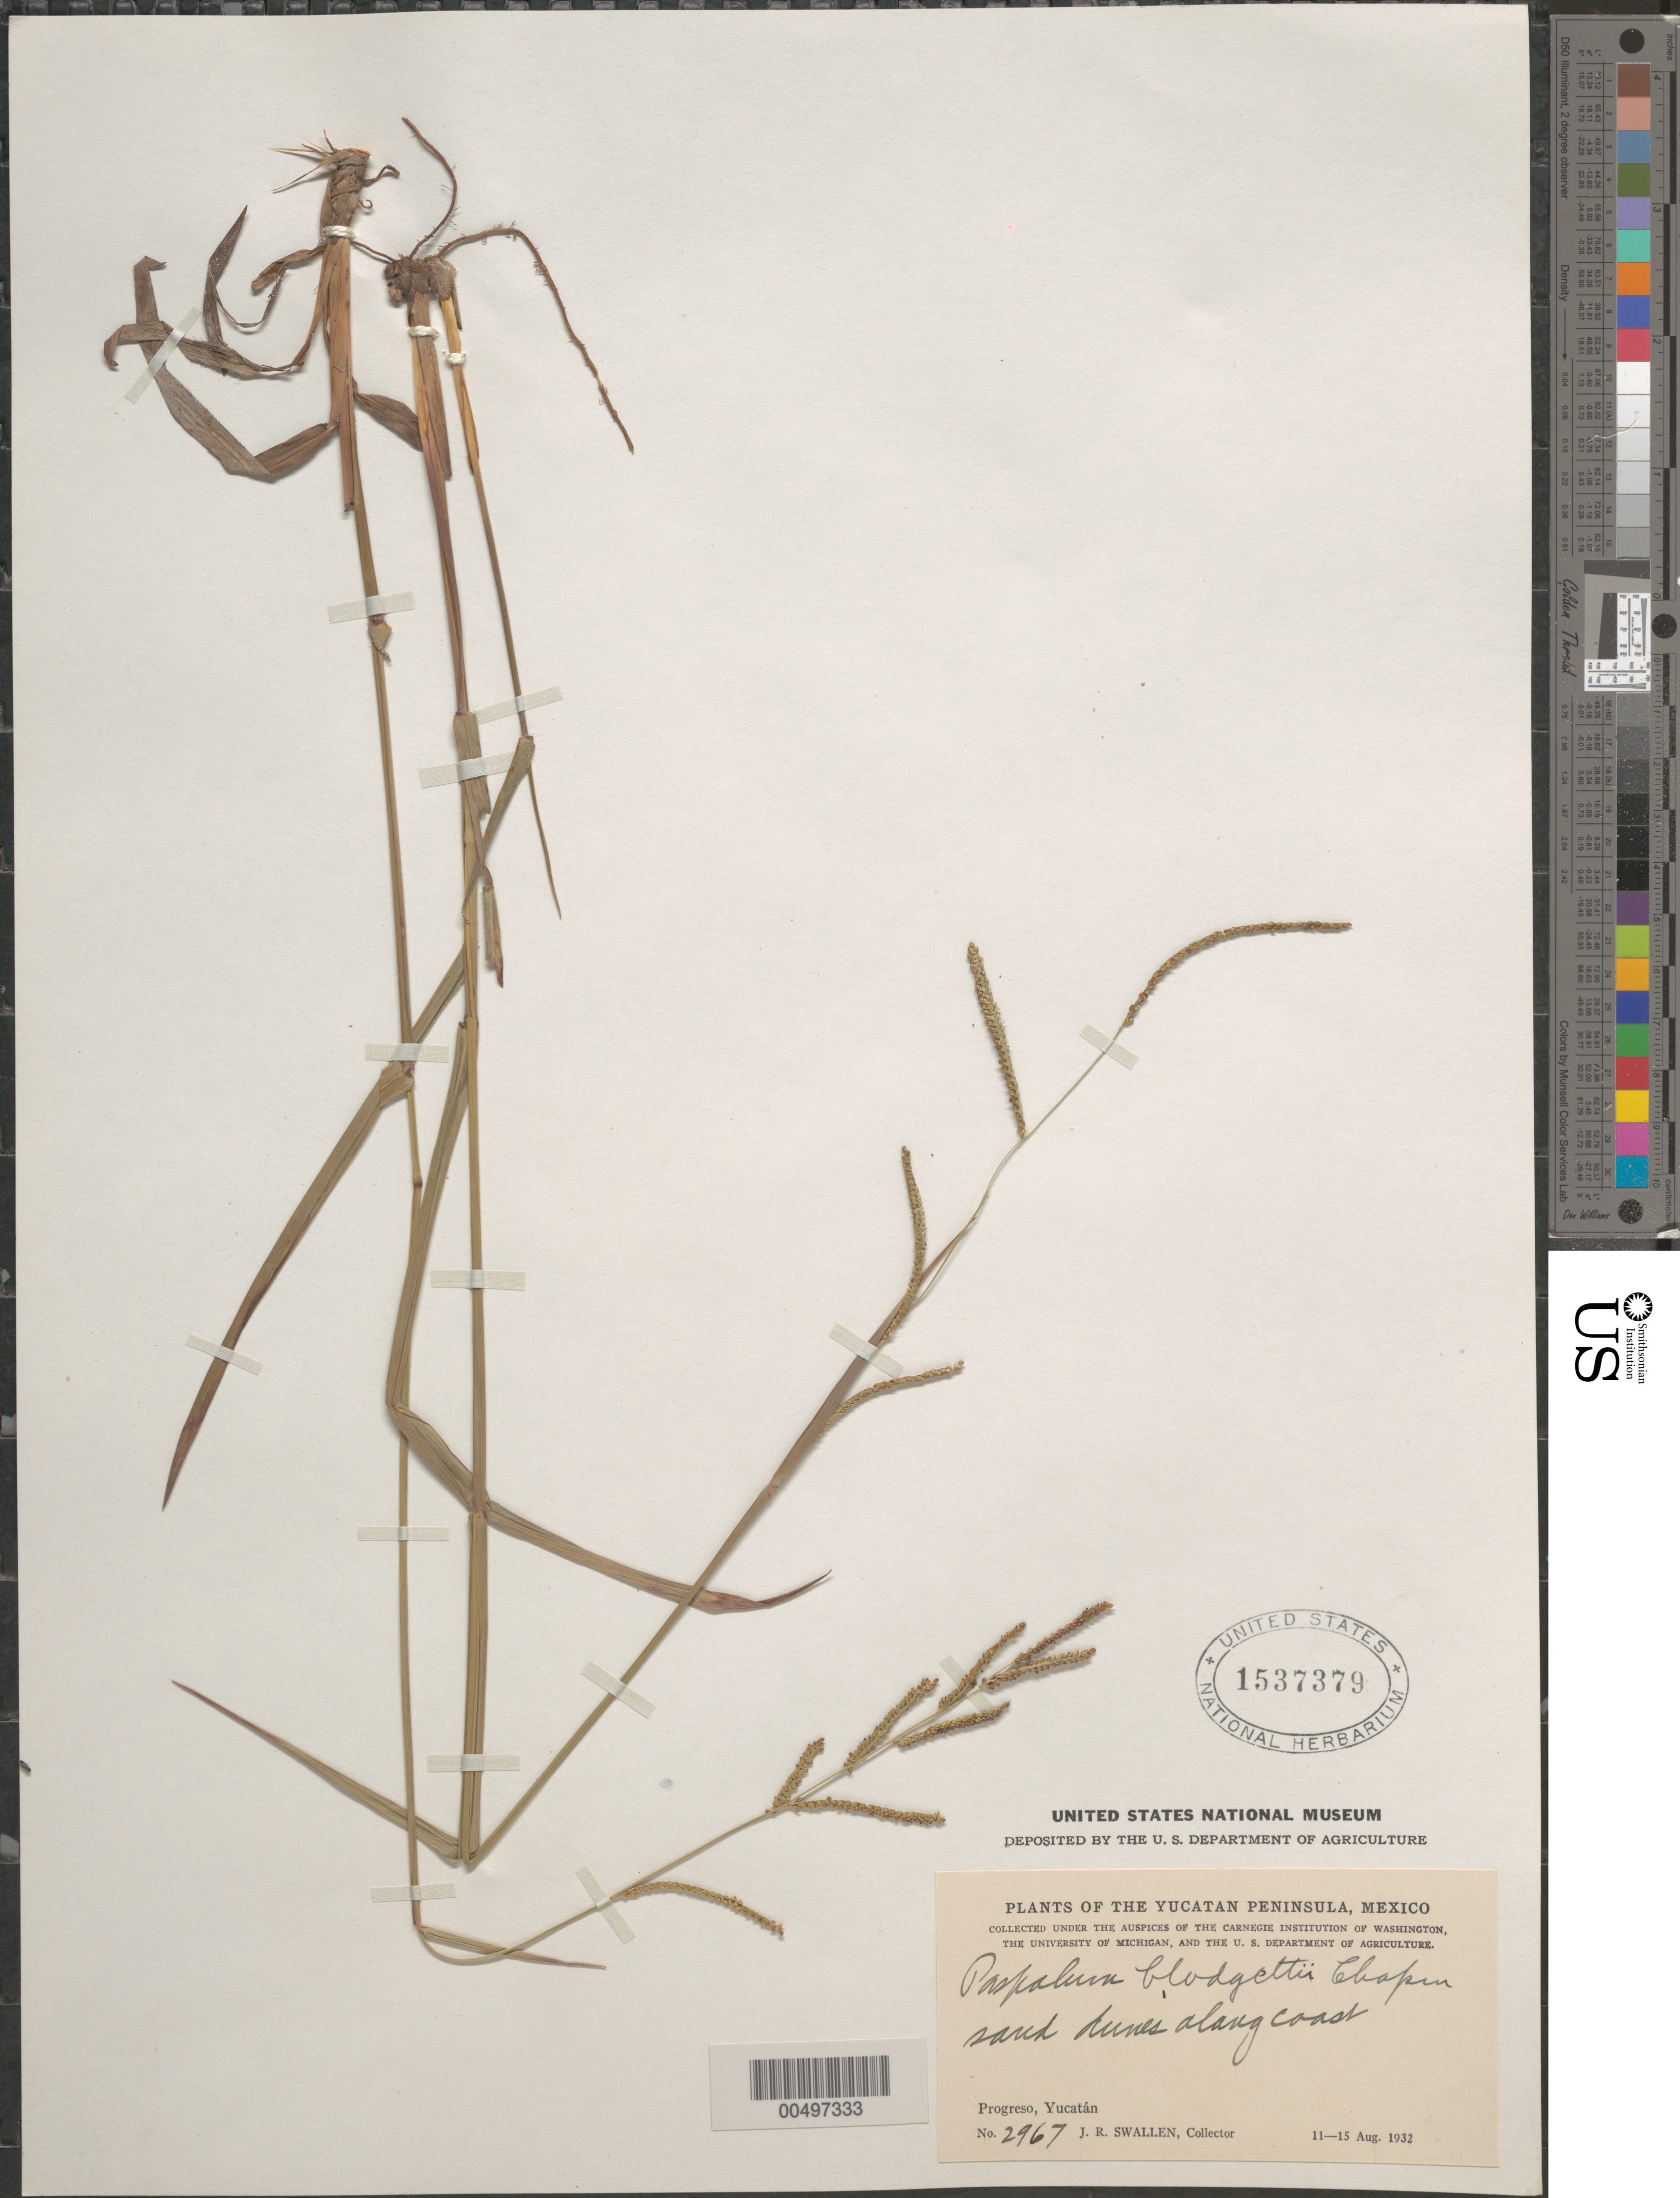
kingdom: Plantae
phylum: Tracheophyta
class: Liliopsida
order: Poales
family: Poaceae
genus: Paspalum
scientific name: Paspalum blodgettii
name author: Chapm.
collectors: J. R. Swallen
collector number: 2967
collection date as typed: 11 Aug 1932 to 15 Aug 1932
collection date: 1932-08-11/1932-08-15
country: Mexico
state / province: Yucatan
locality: Yucatan Peninsula, Progreso, along coast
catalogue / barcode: US 1537379